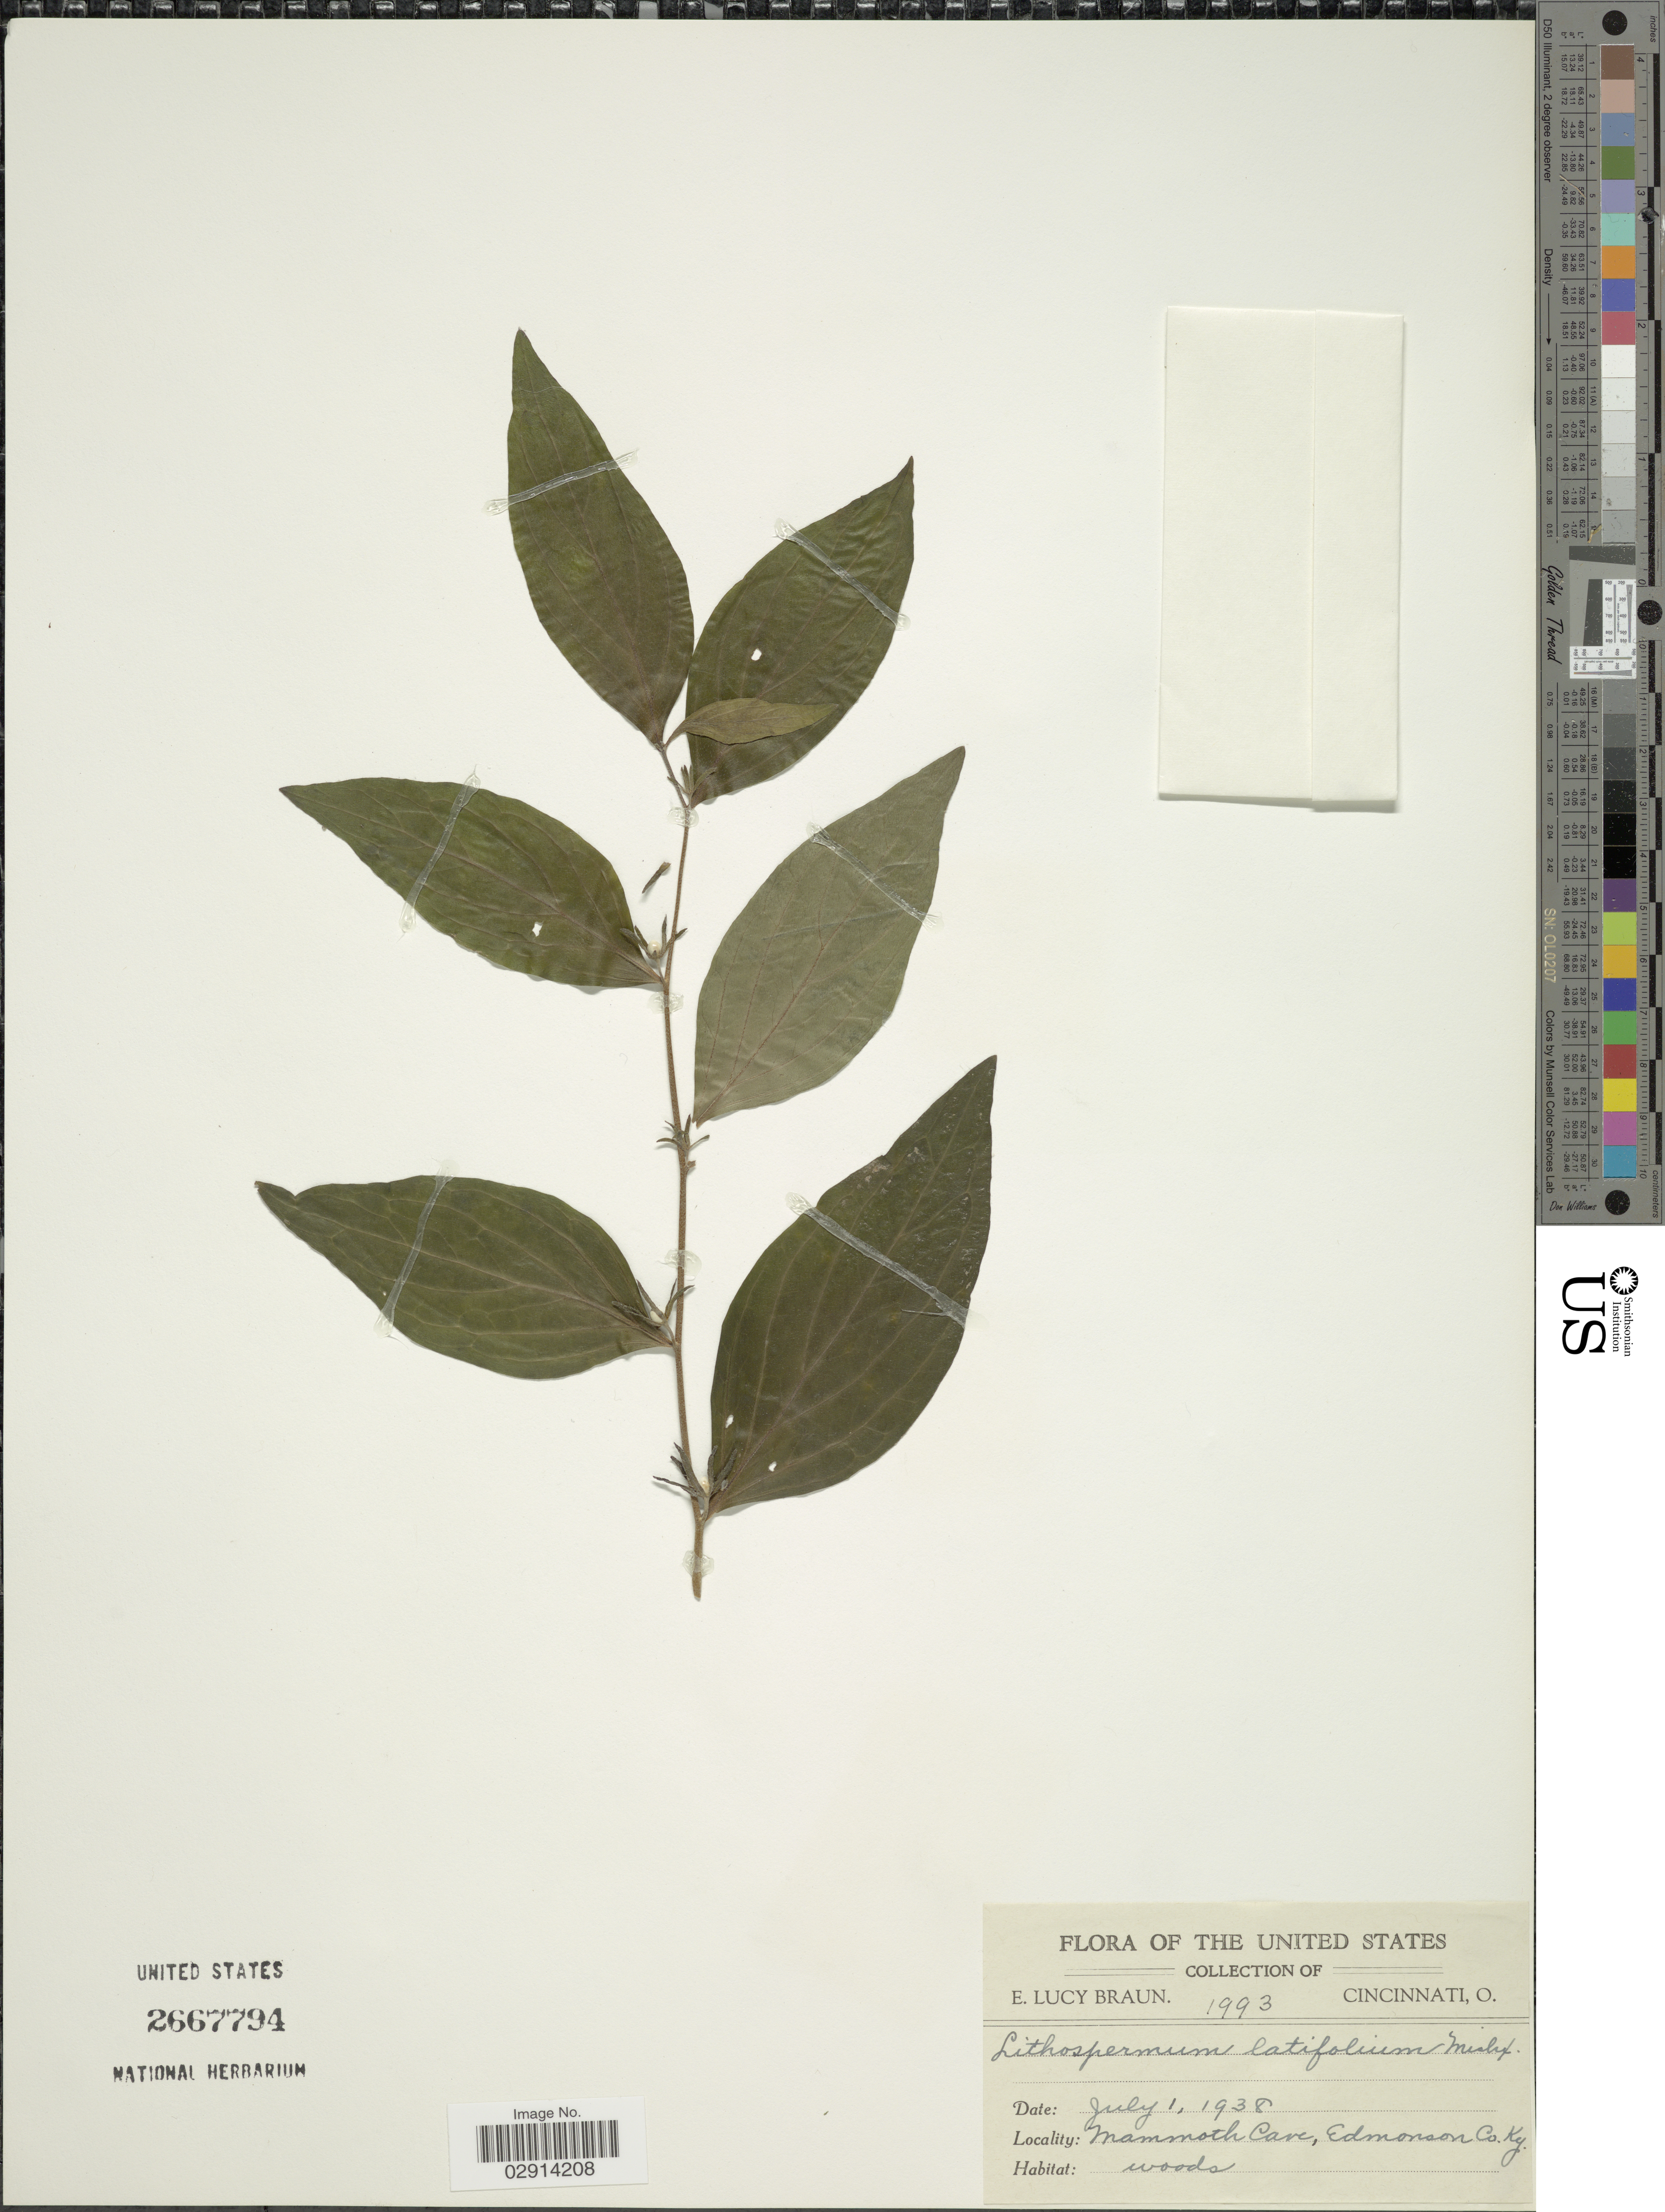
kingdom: Plantae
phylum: Tracheophyta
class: Magnoliopsida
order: Boraginales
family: Boraginaceae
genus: Lithospermum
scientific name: Lithospermum latifolium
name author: Michx.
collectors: E. L. Braun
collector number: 1993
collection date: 1938-07-01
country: United States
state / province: Kentucky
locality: Mammoth Cave, Edmonson Co. Ky.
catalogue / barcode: US 2667794